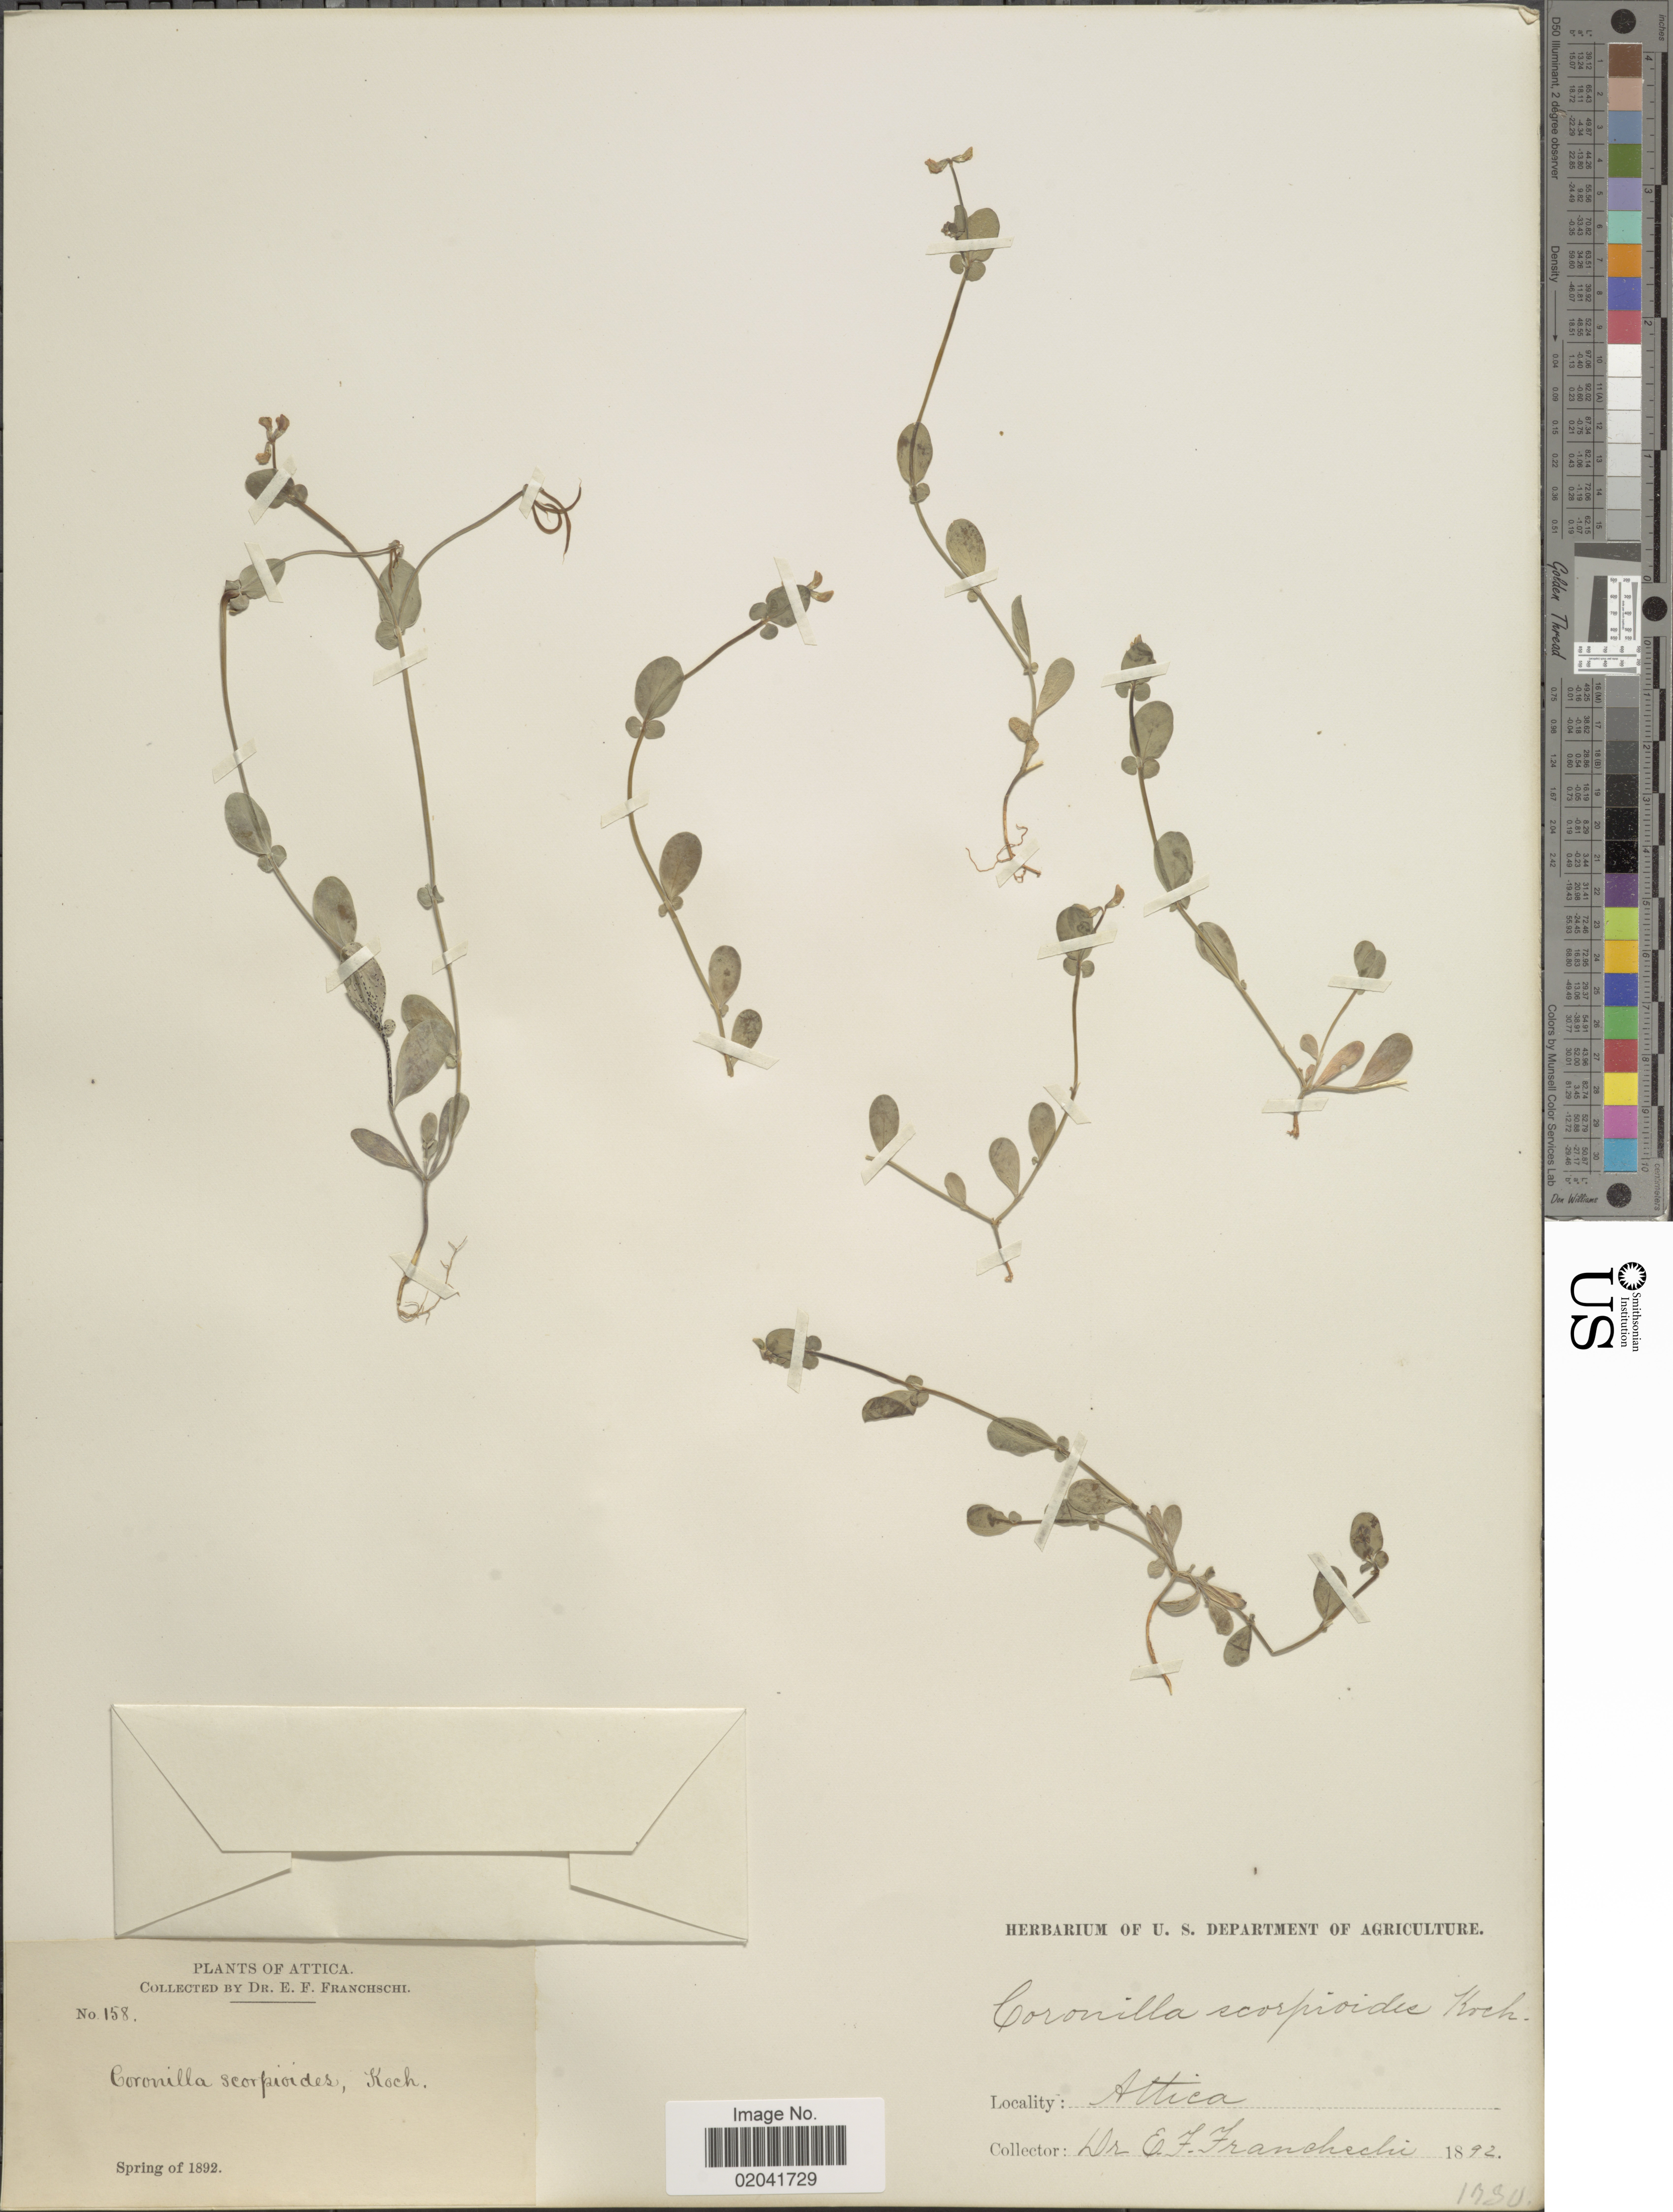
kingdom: Plantae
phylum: Tracheophyta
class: Magnoliopsida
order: Fabales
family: Fabaceae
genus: Ornithopus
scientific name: Ornithopus scorpioides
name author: L.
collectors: E. Franchschi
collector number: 158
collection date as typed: spring of 1892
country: Greece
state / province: Attica